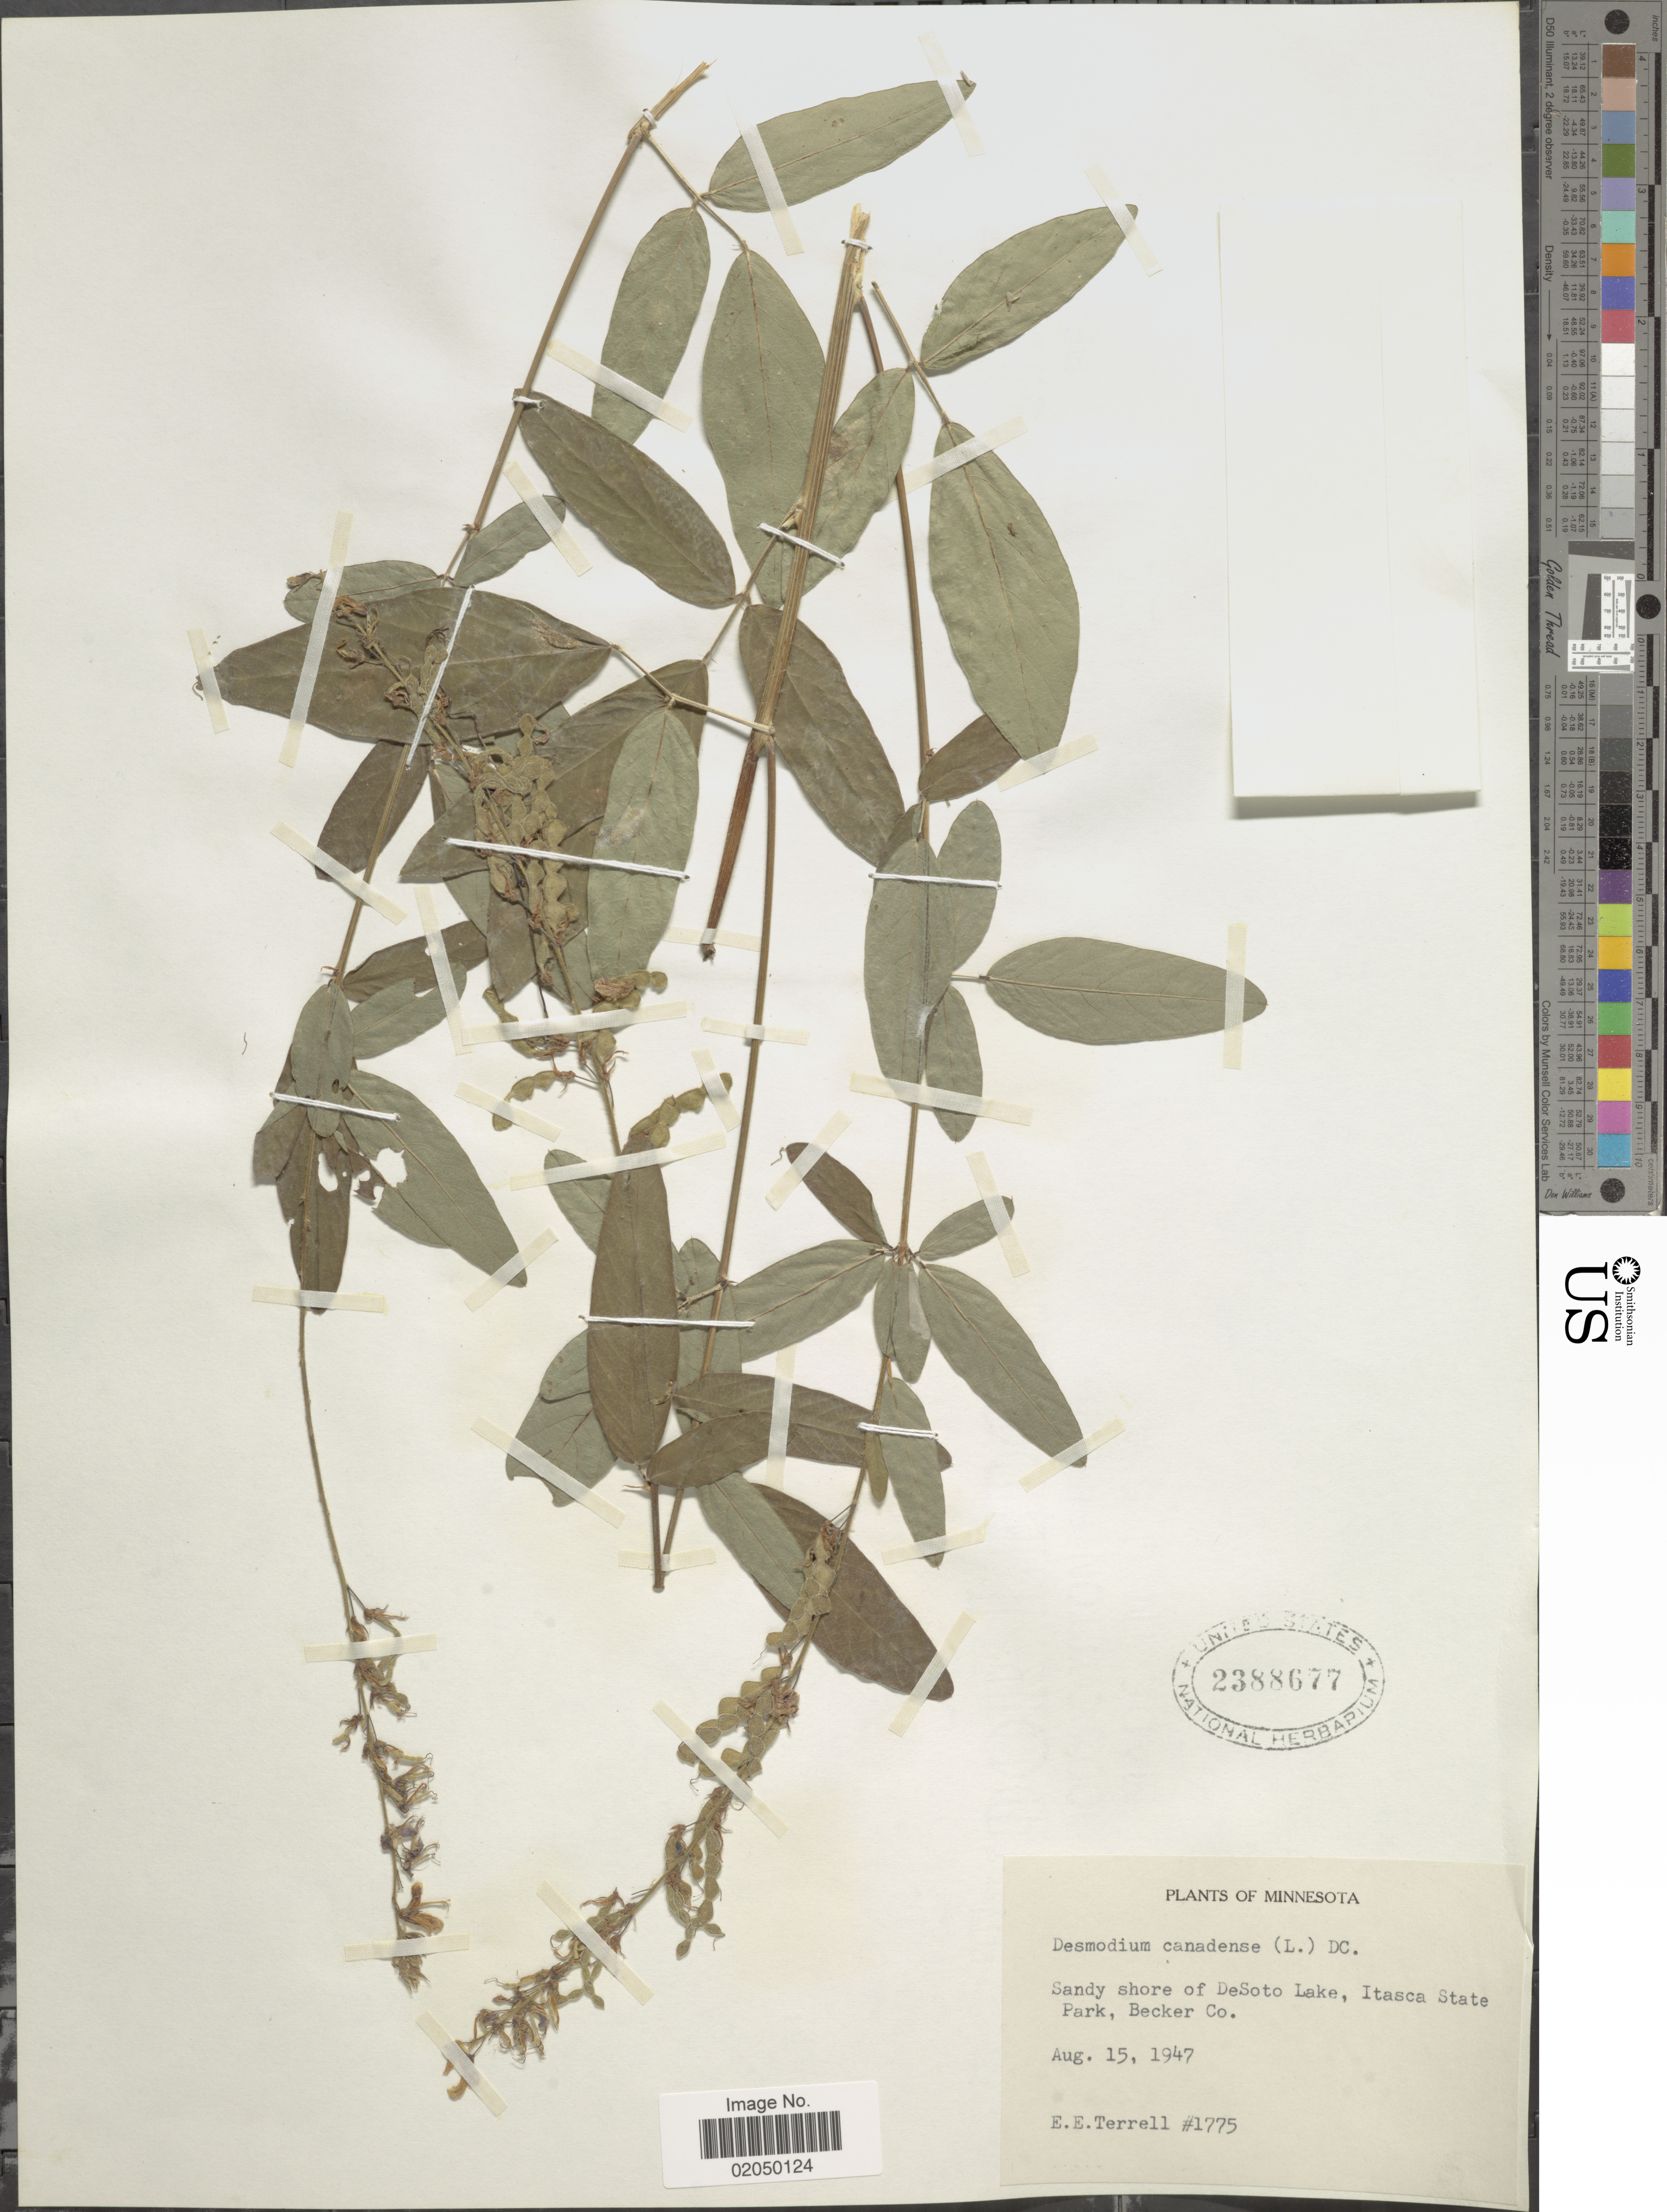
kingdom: Plantae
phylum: Tracheophyta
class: Magnoliopsida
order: Fabales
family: Fabaceae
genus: Desmodium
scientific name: Desmodium canadense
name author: (L.) DC.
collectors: E. E. Terrell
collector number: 1775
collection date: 1947-08-15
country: United States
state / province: Minnesota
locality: Sandy shore of DeSoto Lake, Itasca State Park, Becker Co.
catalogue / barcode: US 2388677